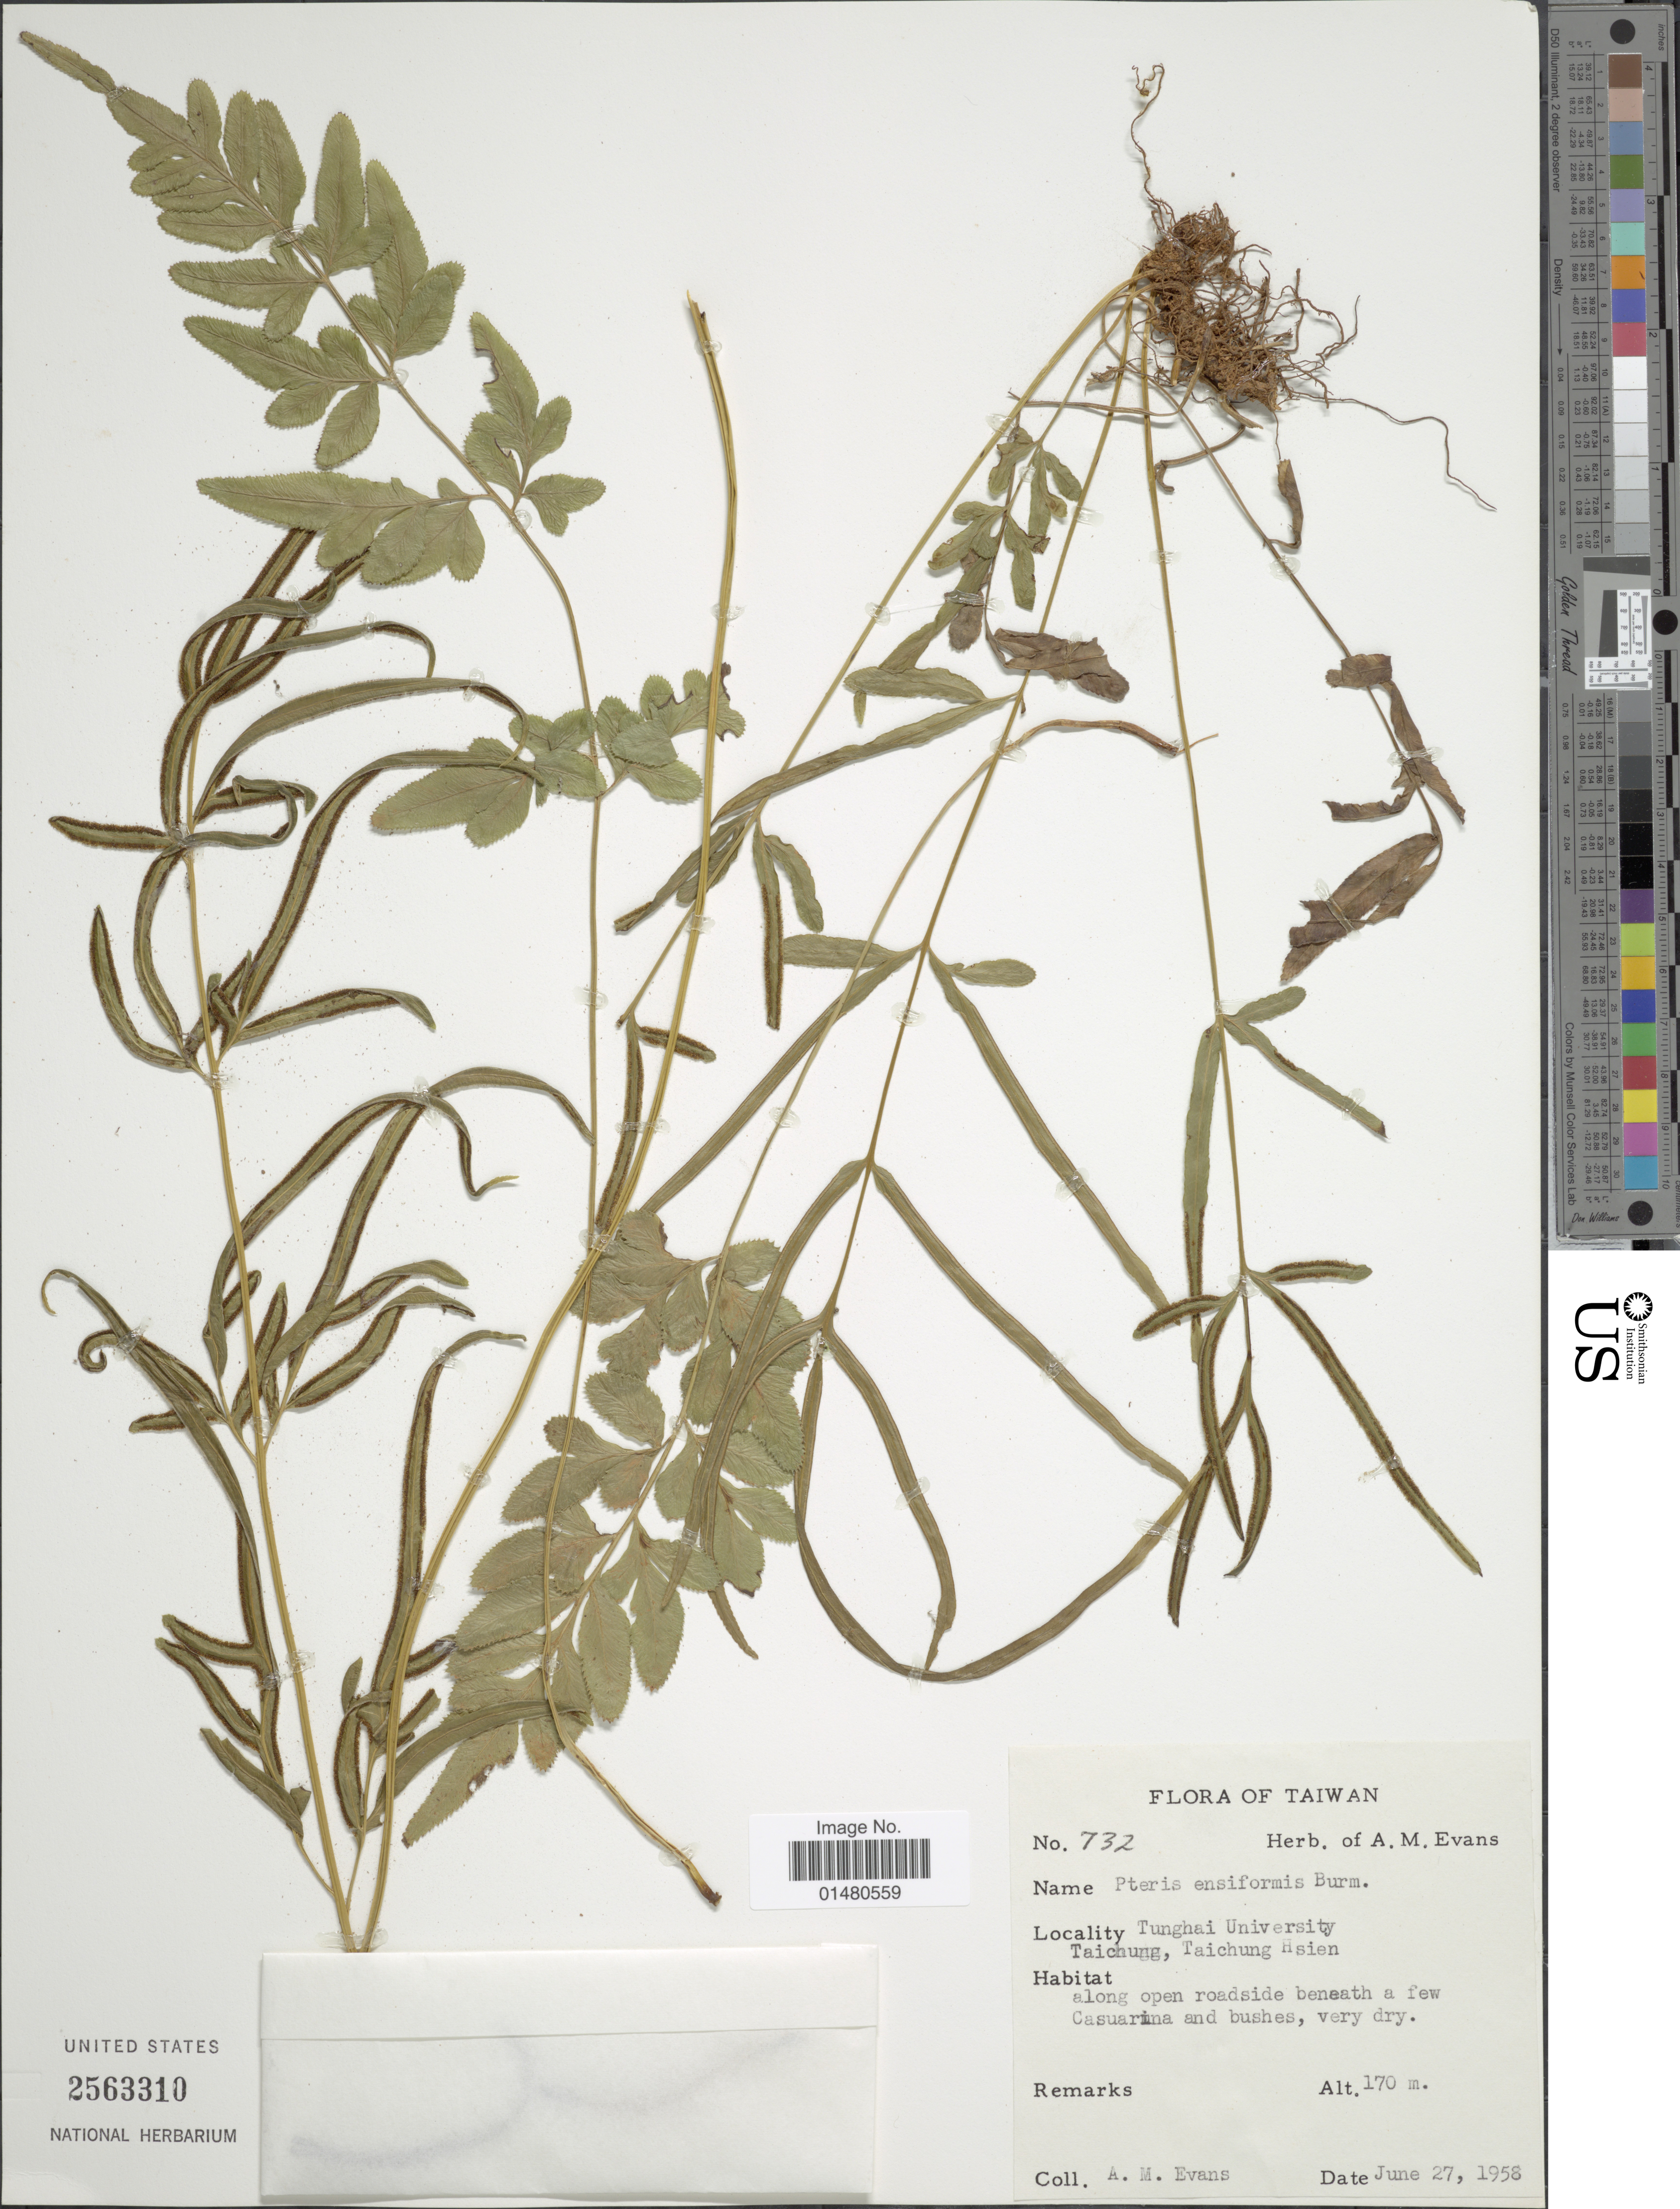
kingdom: Plantae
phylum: Tracheophyta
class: Polypodiopsida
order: Polypodiales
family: Pteridaceae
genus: Pteris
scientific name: Pteris ensiformis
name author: Burm. f.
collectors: A. M. Evans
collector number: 732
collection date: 1958-06-27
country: Taiwan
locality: Tunghai University Taichung, Taichung Hsien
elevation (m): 170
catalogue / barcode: US 2563310